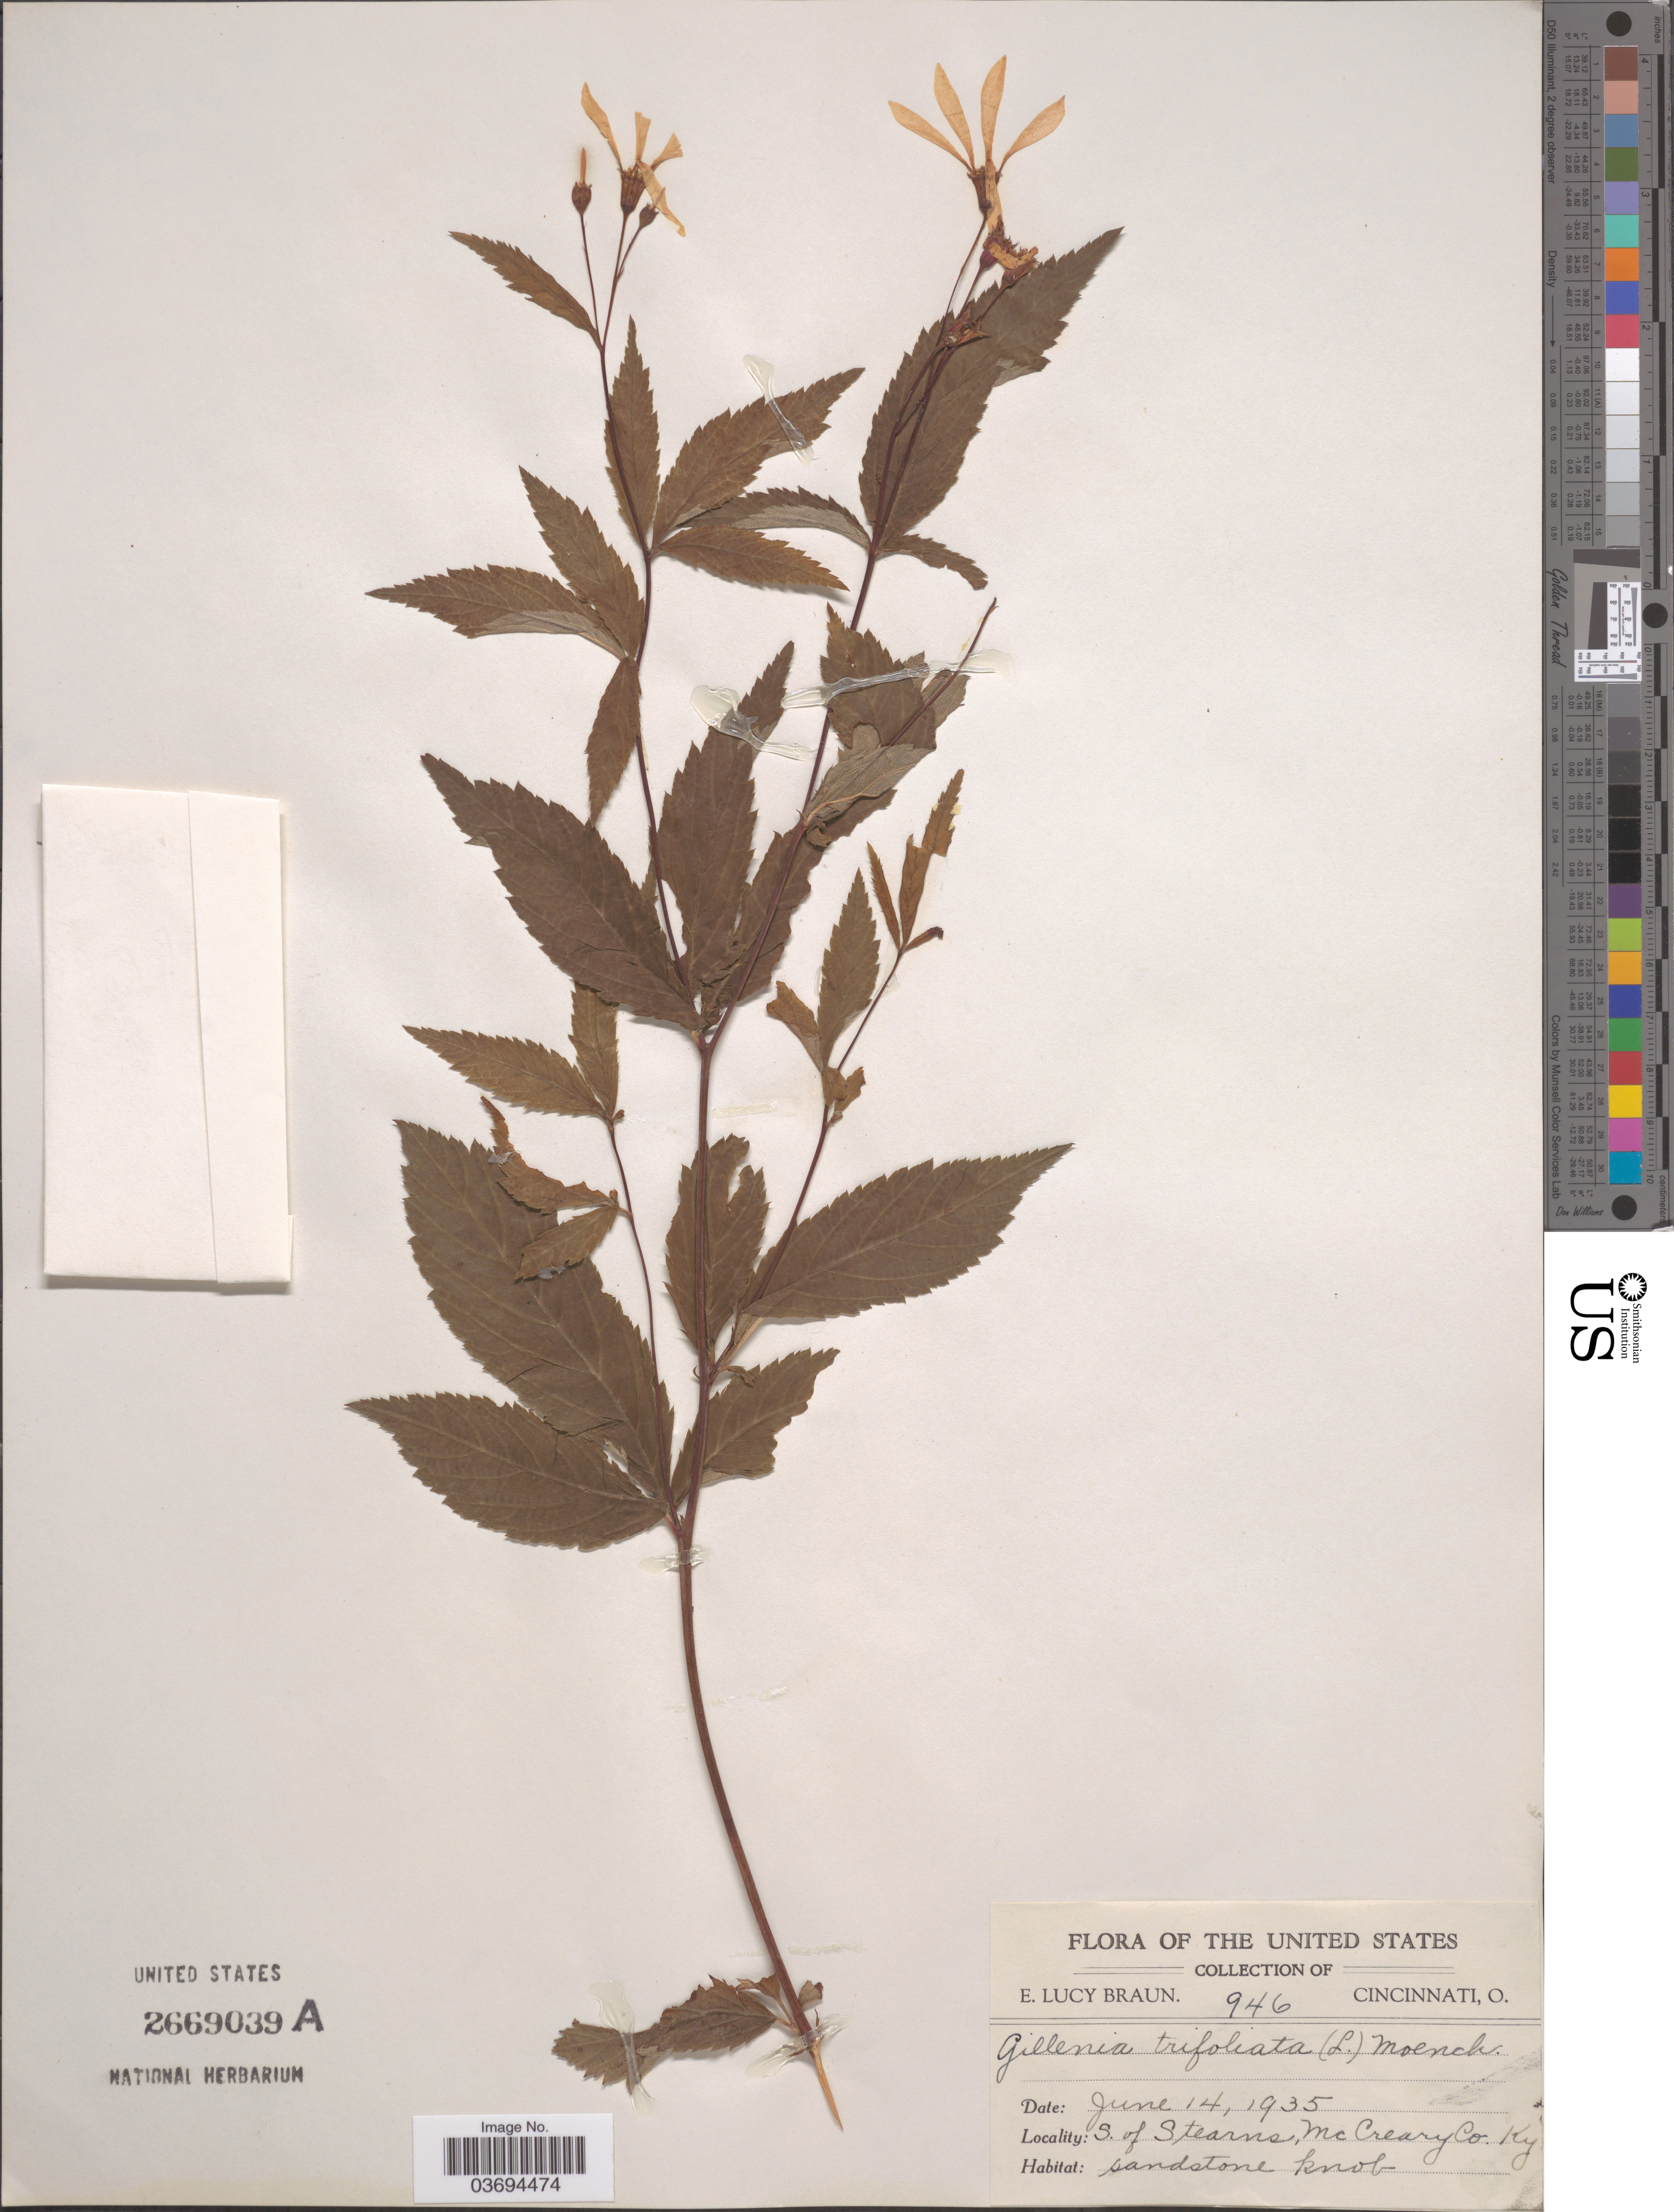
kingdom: Plantae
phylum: Tracheophyta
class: Magnoliopsida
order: Rosales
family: Rosaceae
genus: Gillenia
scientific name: Gillenia trifoliata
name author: (L.) Moench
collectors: E. L. Braun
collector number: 946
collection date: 1935-06-14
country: United States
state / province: Kentucky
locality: S. of Stearns, Mc Creary Co.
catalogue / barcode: US 2669039A